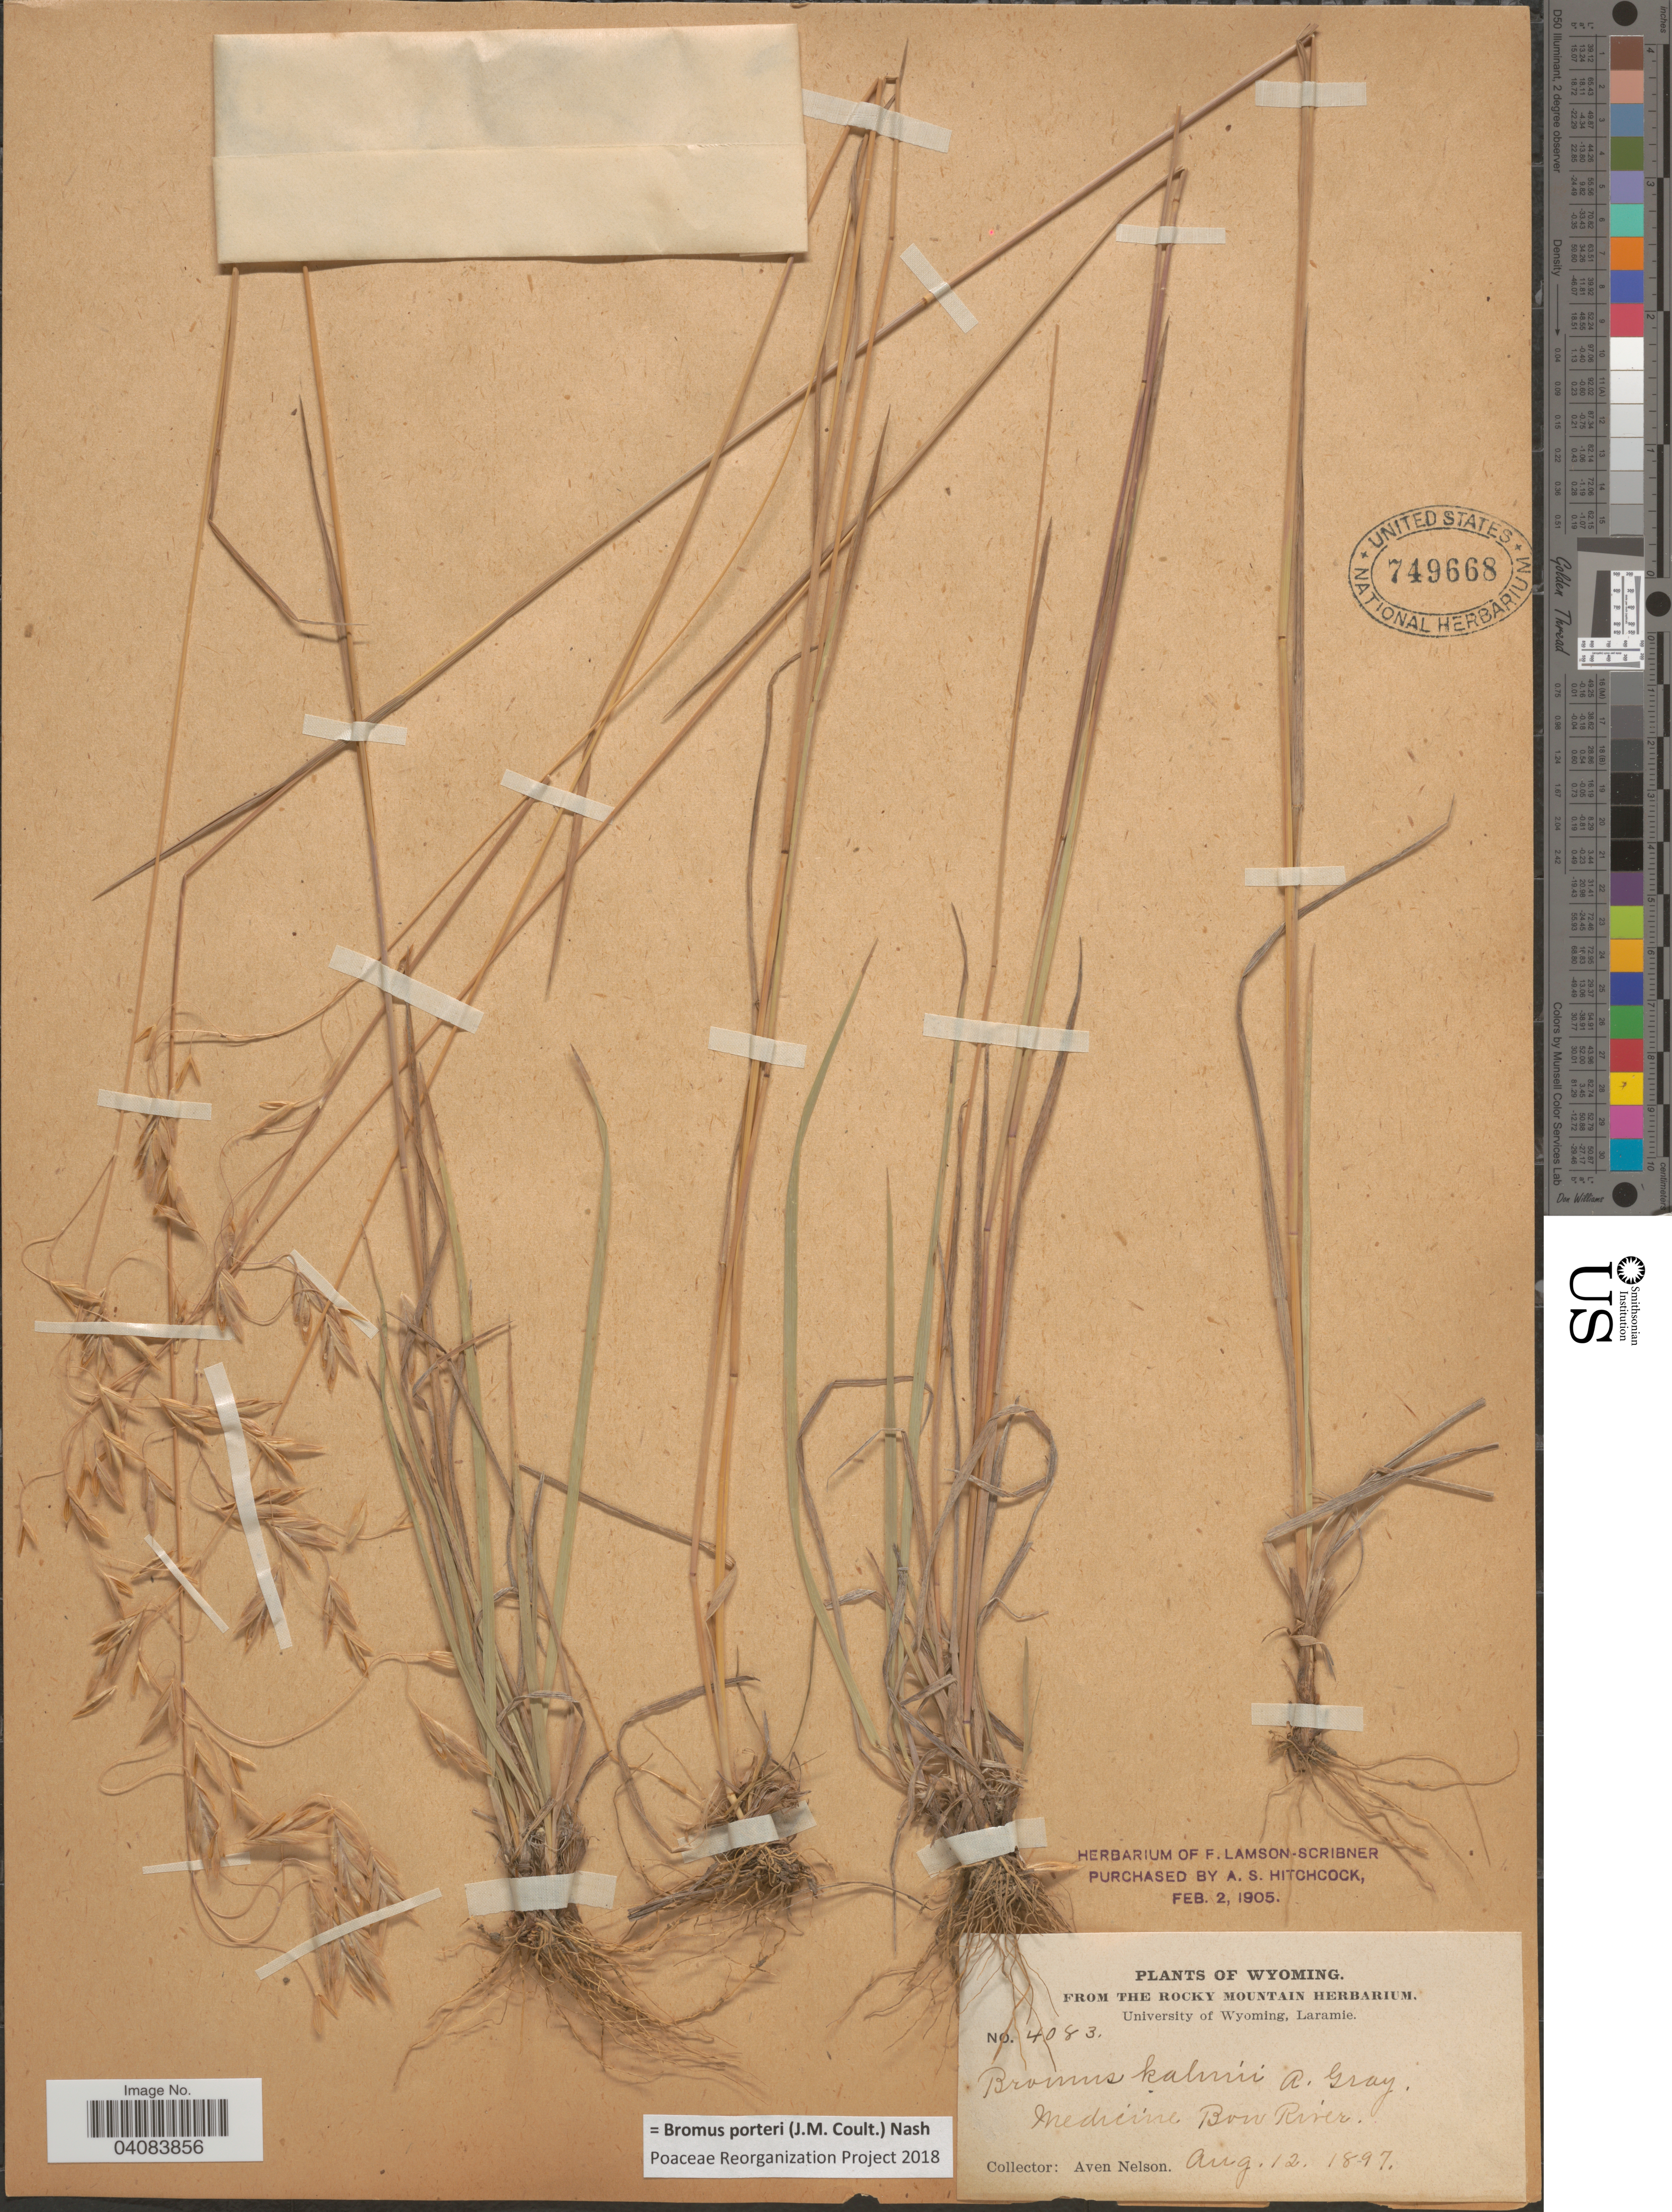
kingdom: Plantae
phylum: Tracheophyta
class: Liliopsida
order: Poales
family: Poaceae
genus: Bromus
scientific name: Bromus porteri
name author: (J.M. Coult.) Nash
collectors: A. Nelson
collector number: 4083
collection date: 1897-08-12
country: United States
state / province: Wyoming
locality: Medicine Bow River.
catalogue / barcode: US 749668